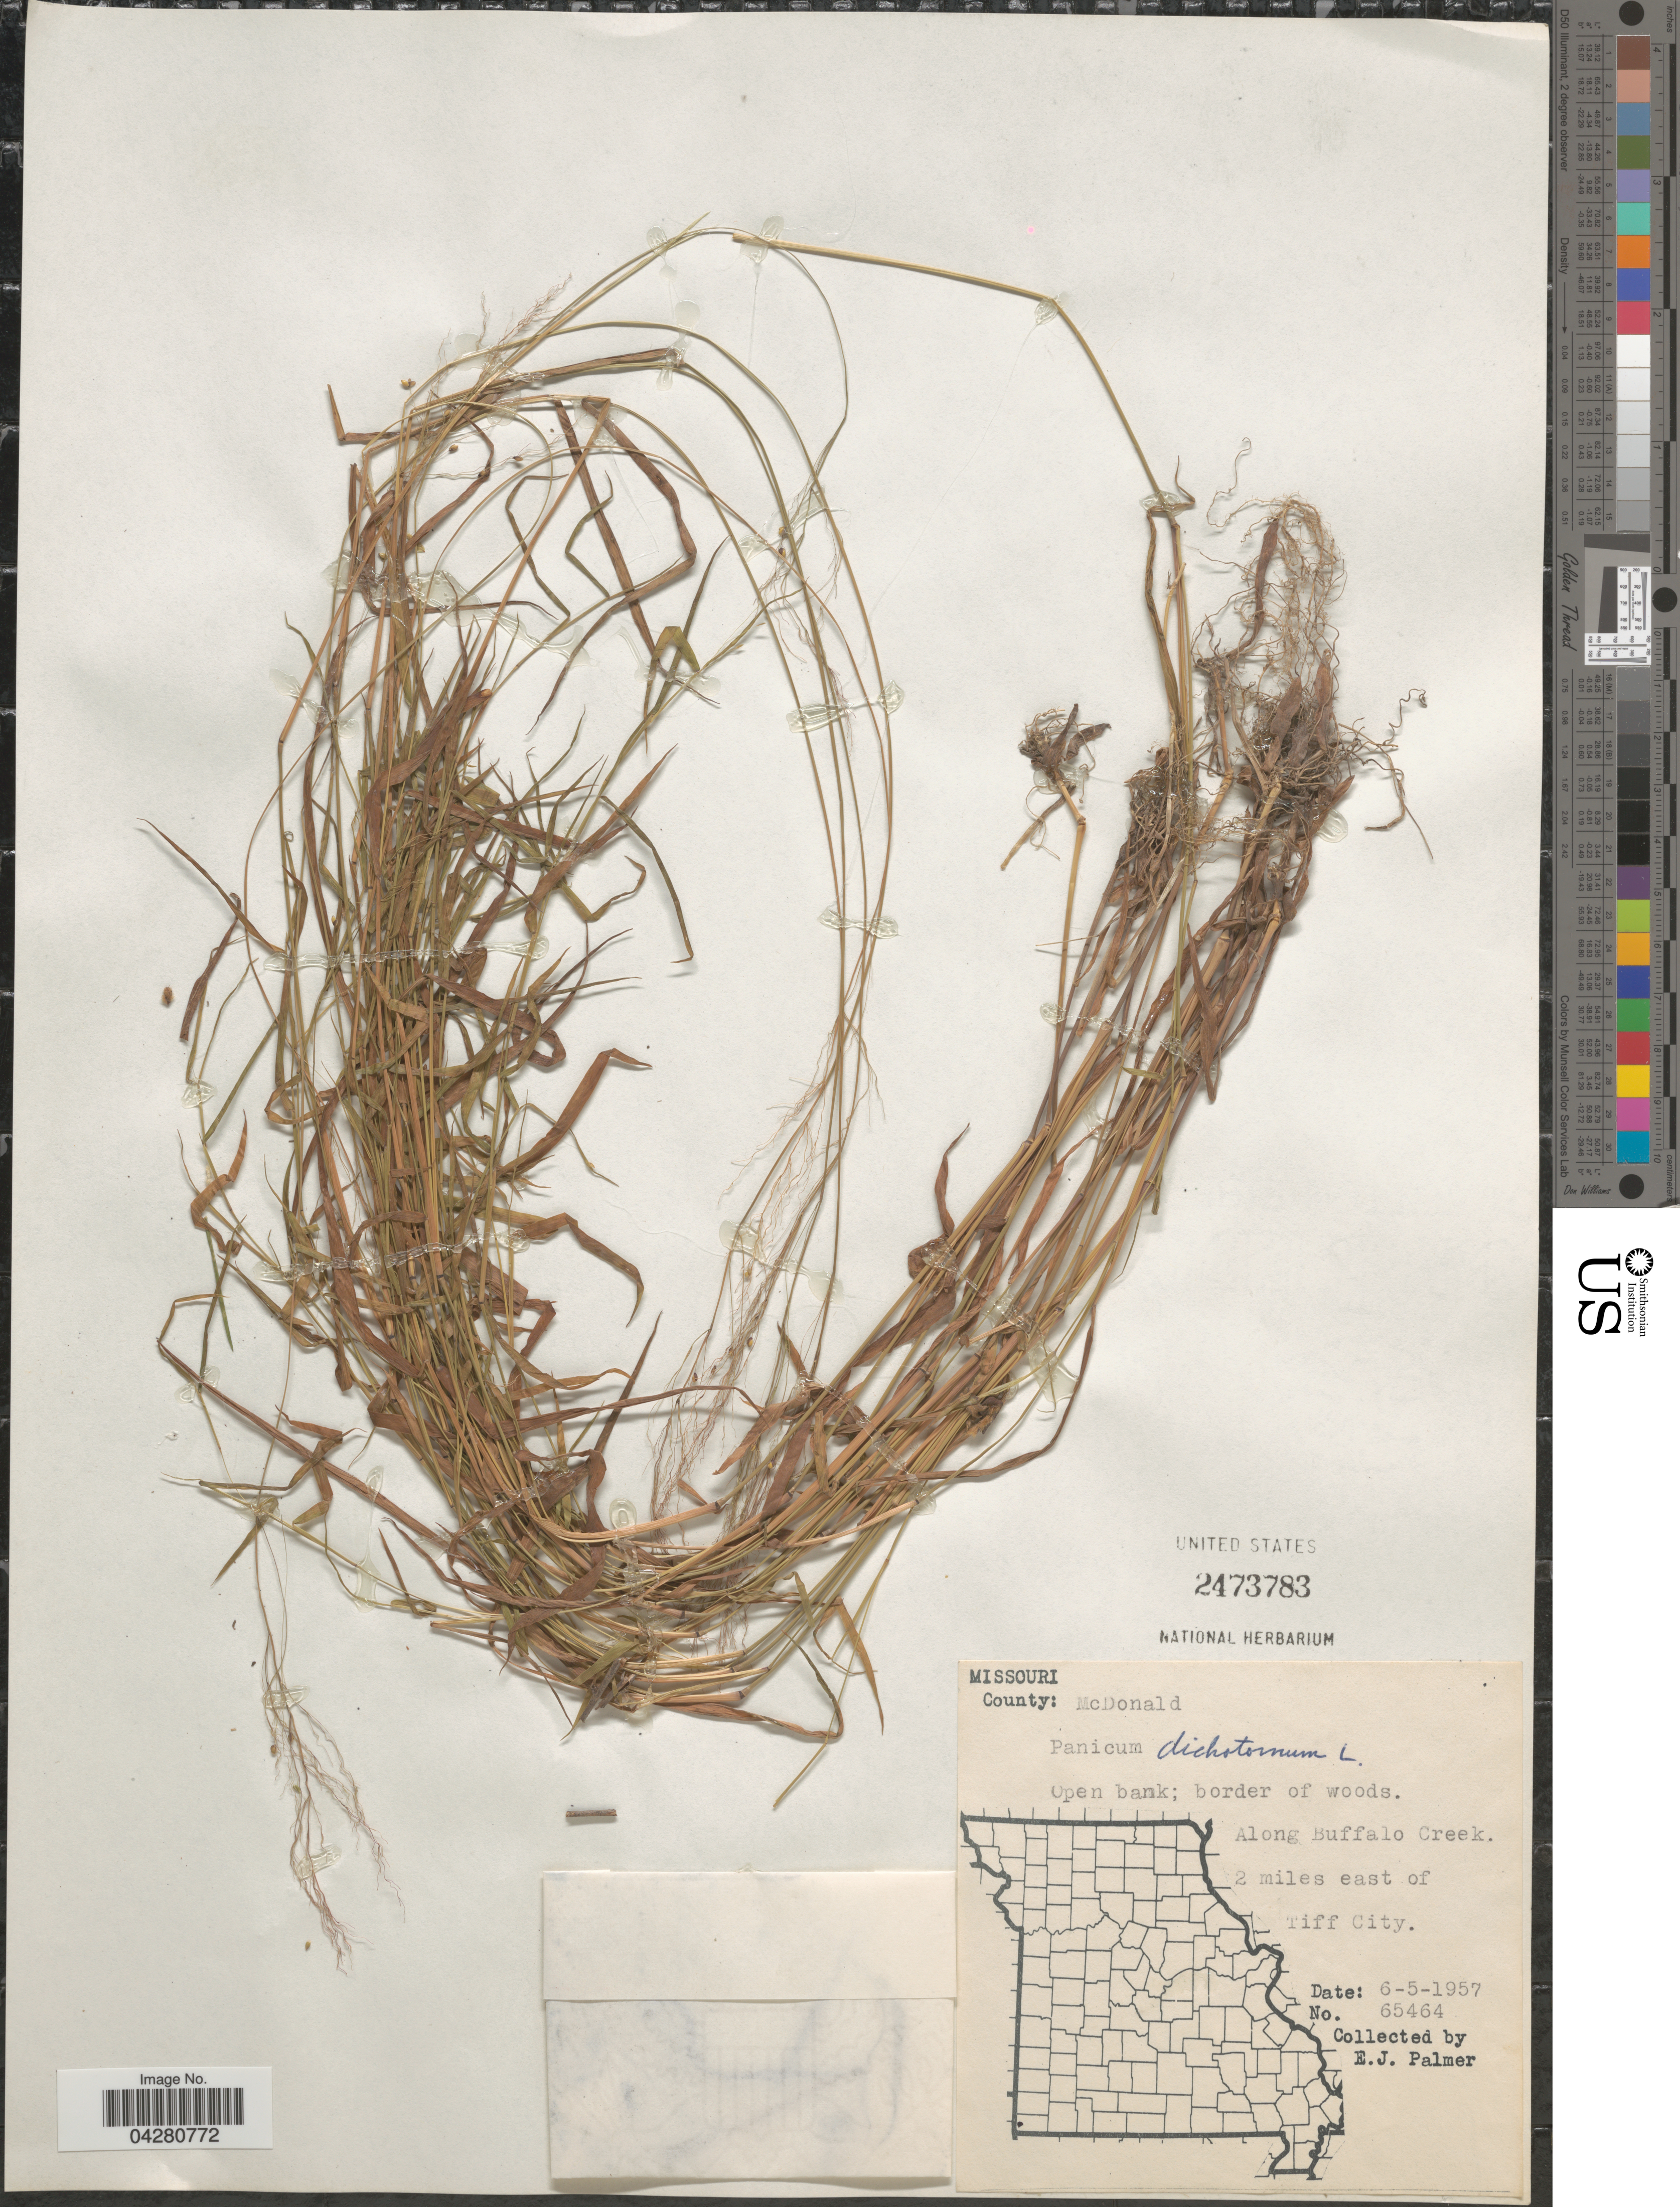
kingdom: Plantae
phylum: Tracheophyta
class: Liliopsida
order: Poales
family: Poaceae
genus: Dichanthelium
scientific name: Dichanthelium dichotomum var. dichotomum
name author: (L.) Gould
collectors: E. J. Palmer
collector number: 65464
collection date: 1957-06-05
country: United States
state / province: Missouri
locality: County: McDonald. Open bank; border of woods. Along BUffalo Creek. 2 miles east of Tiff City.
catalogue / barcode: US 2473783